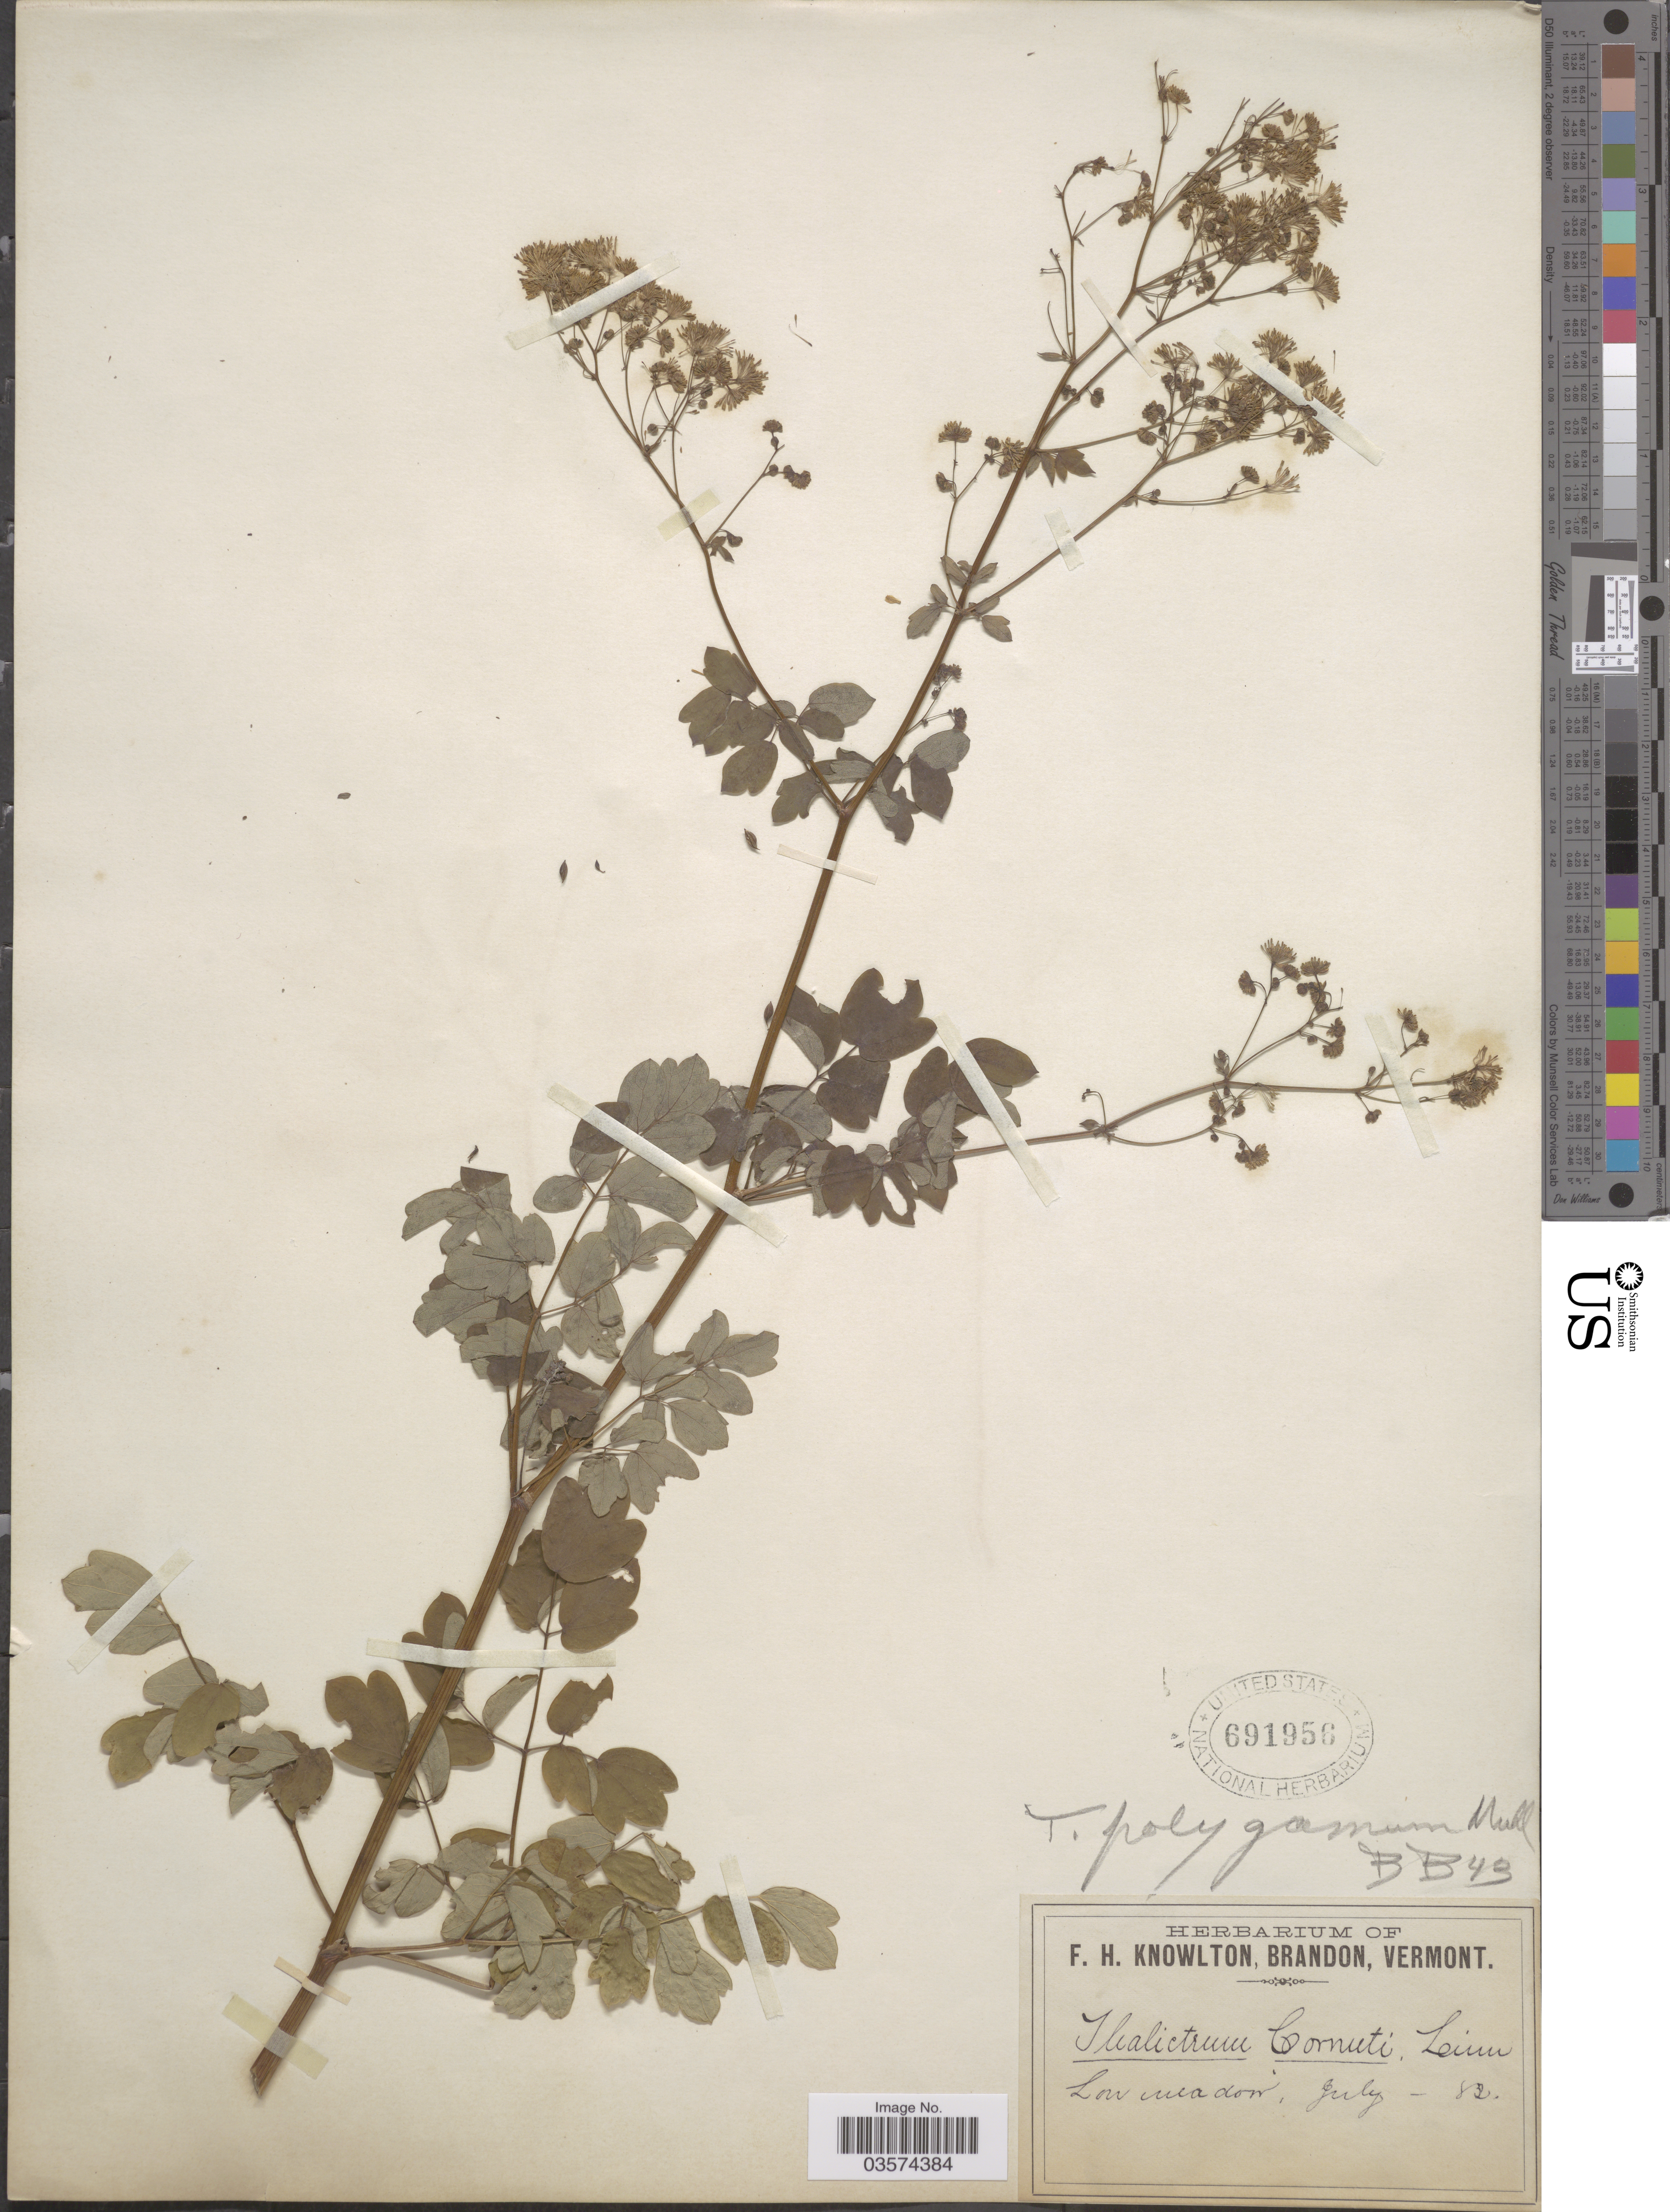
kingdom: Plantae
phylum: Tracheophyta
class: Magnoliopsida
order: Ranunculales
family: Ranunculaceae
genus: Thalictrum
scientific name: Thalictrum pubescens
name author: Pursh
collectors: ex herb. F.H. Knowlton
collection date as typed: Transcribed d/m/y: /7/82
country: United States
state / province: Vermont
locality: Brandon [unsure placement]. Low meadow.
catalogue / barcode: US 691956